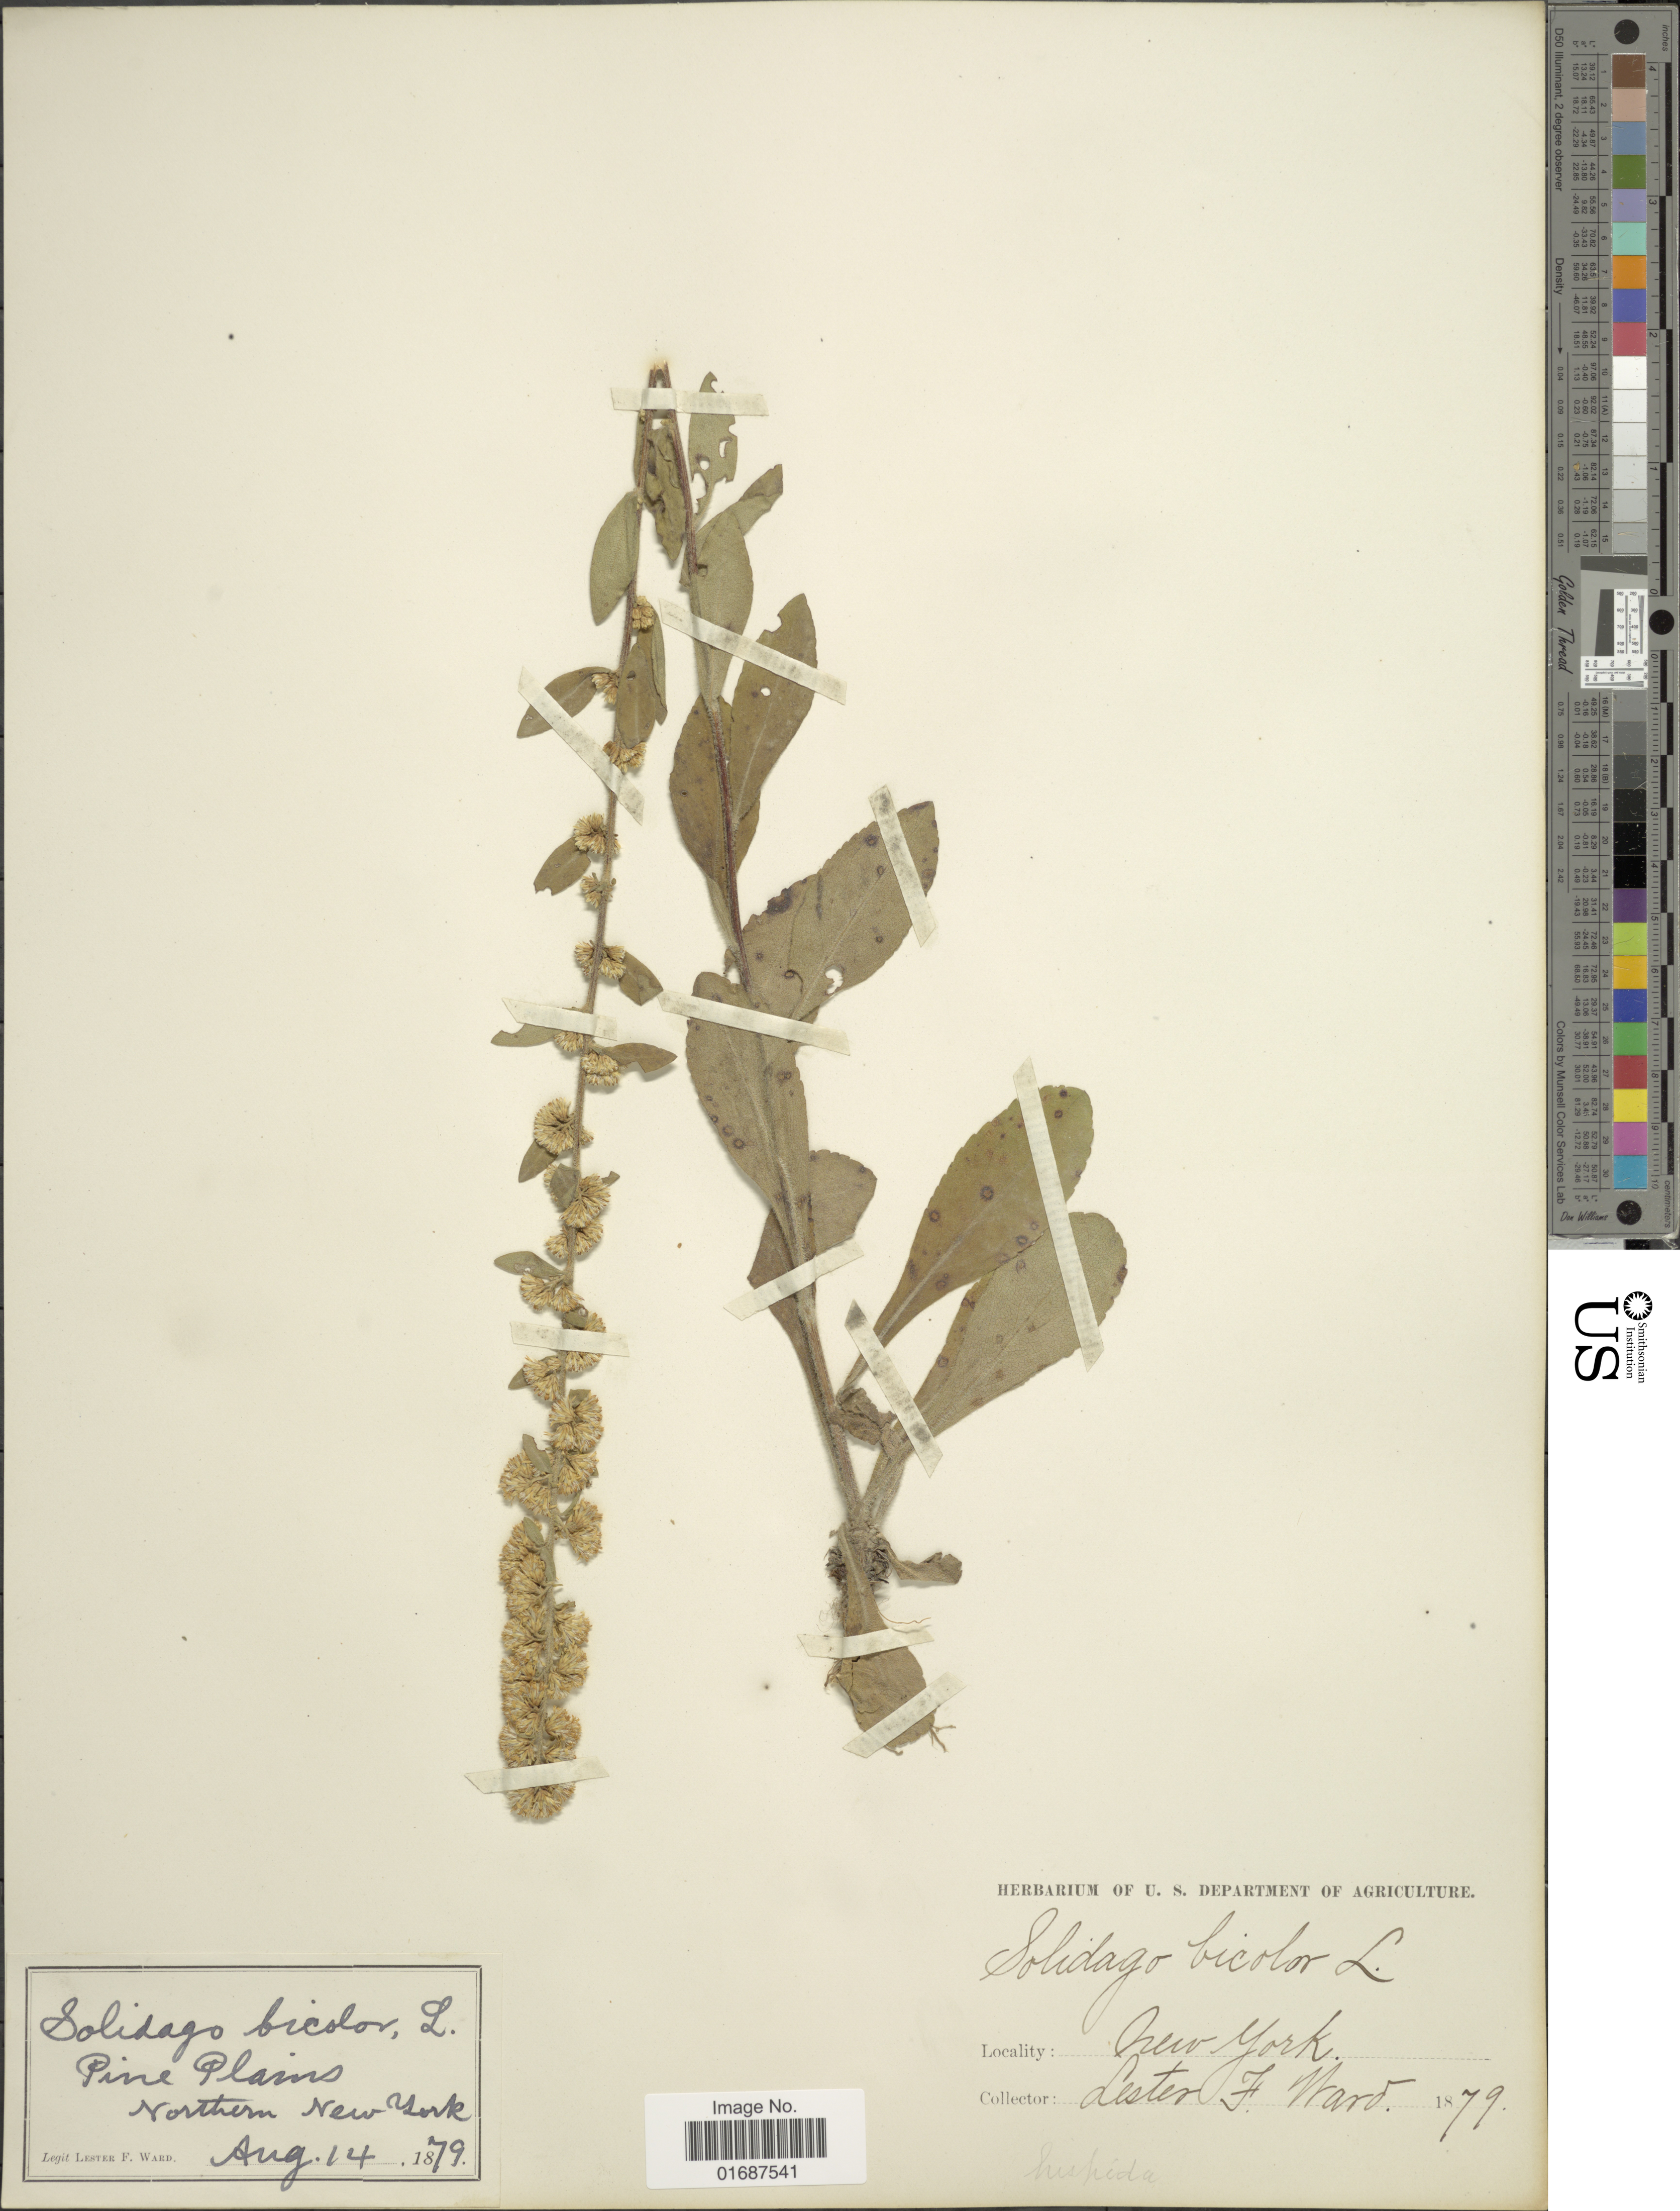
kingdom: Plantae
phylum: Tracheophyta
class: Magnoliopsida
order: Asterales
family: Asteraceae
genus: Solidago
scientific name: Solidago hispida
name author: Muhl. ex Willd.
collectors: L. F. Ward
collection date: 1879-08-14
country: United States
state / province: New York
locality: Pine Plains. Northern New York